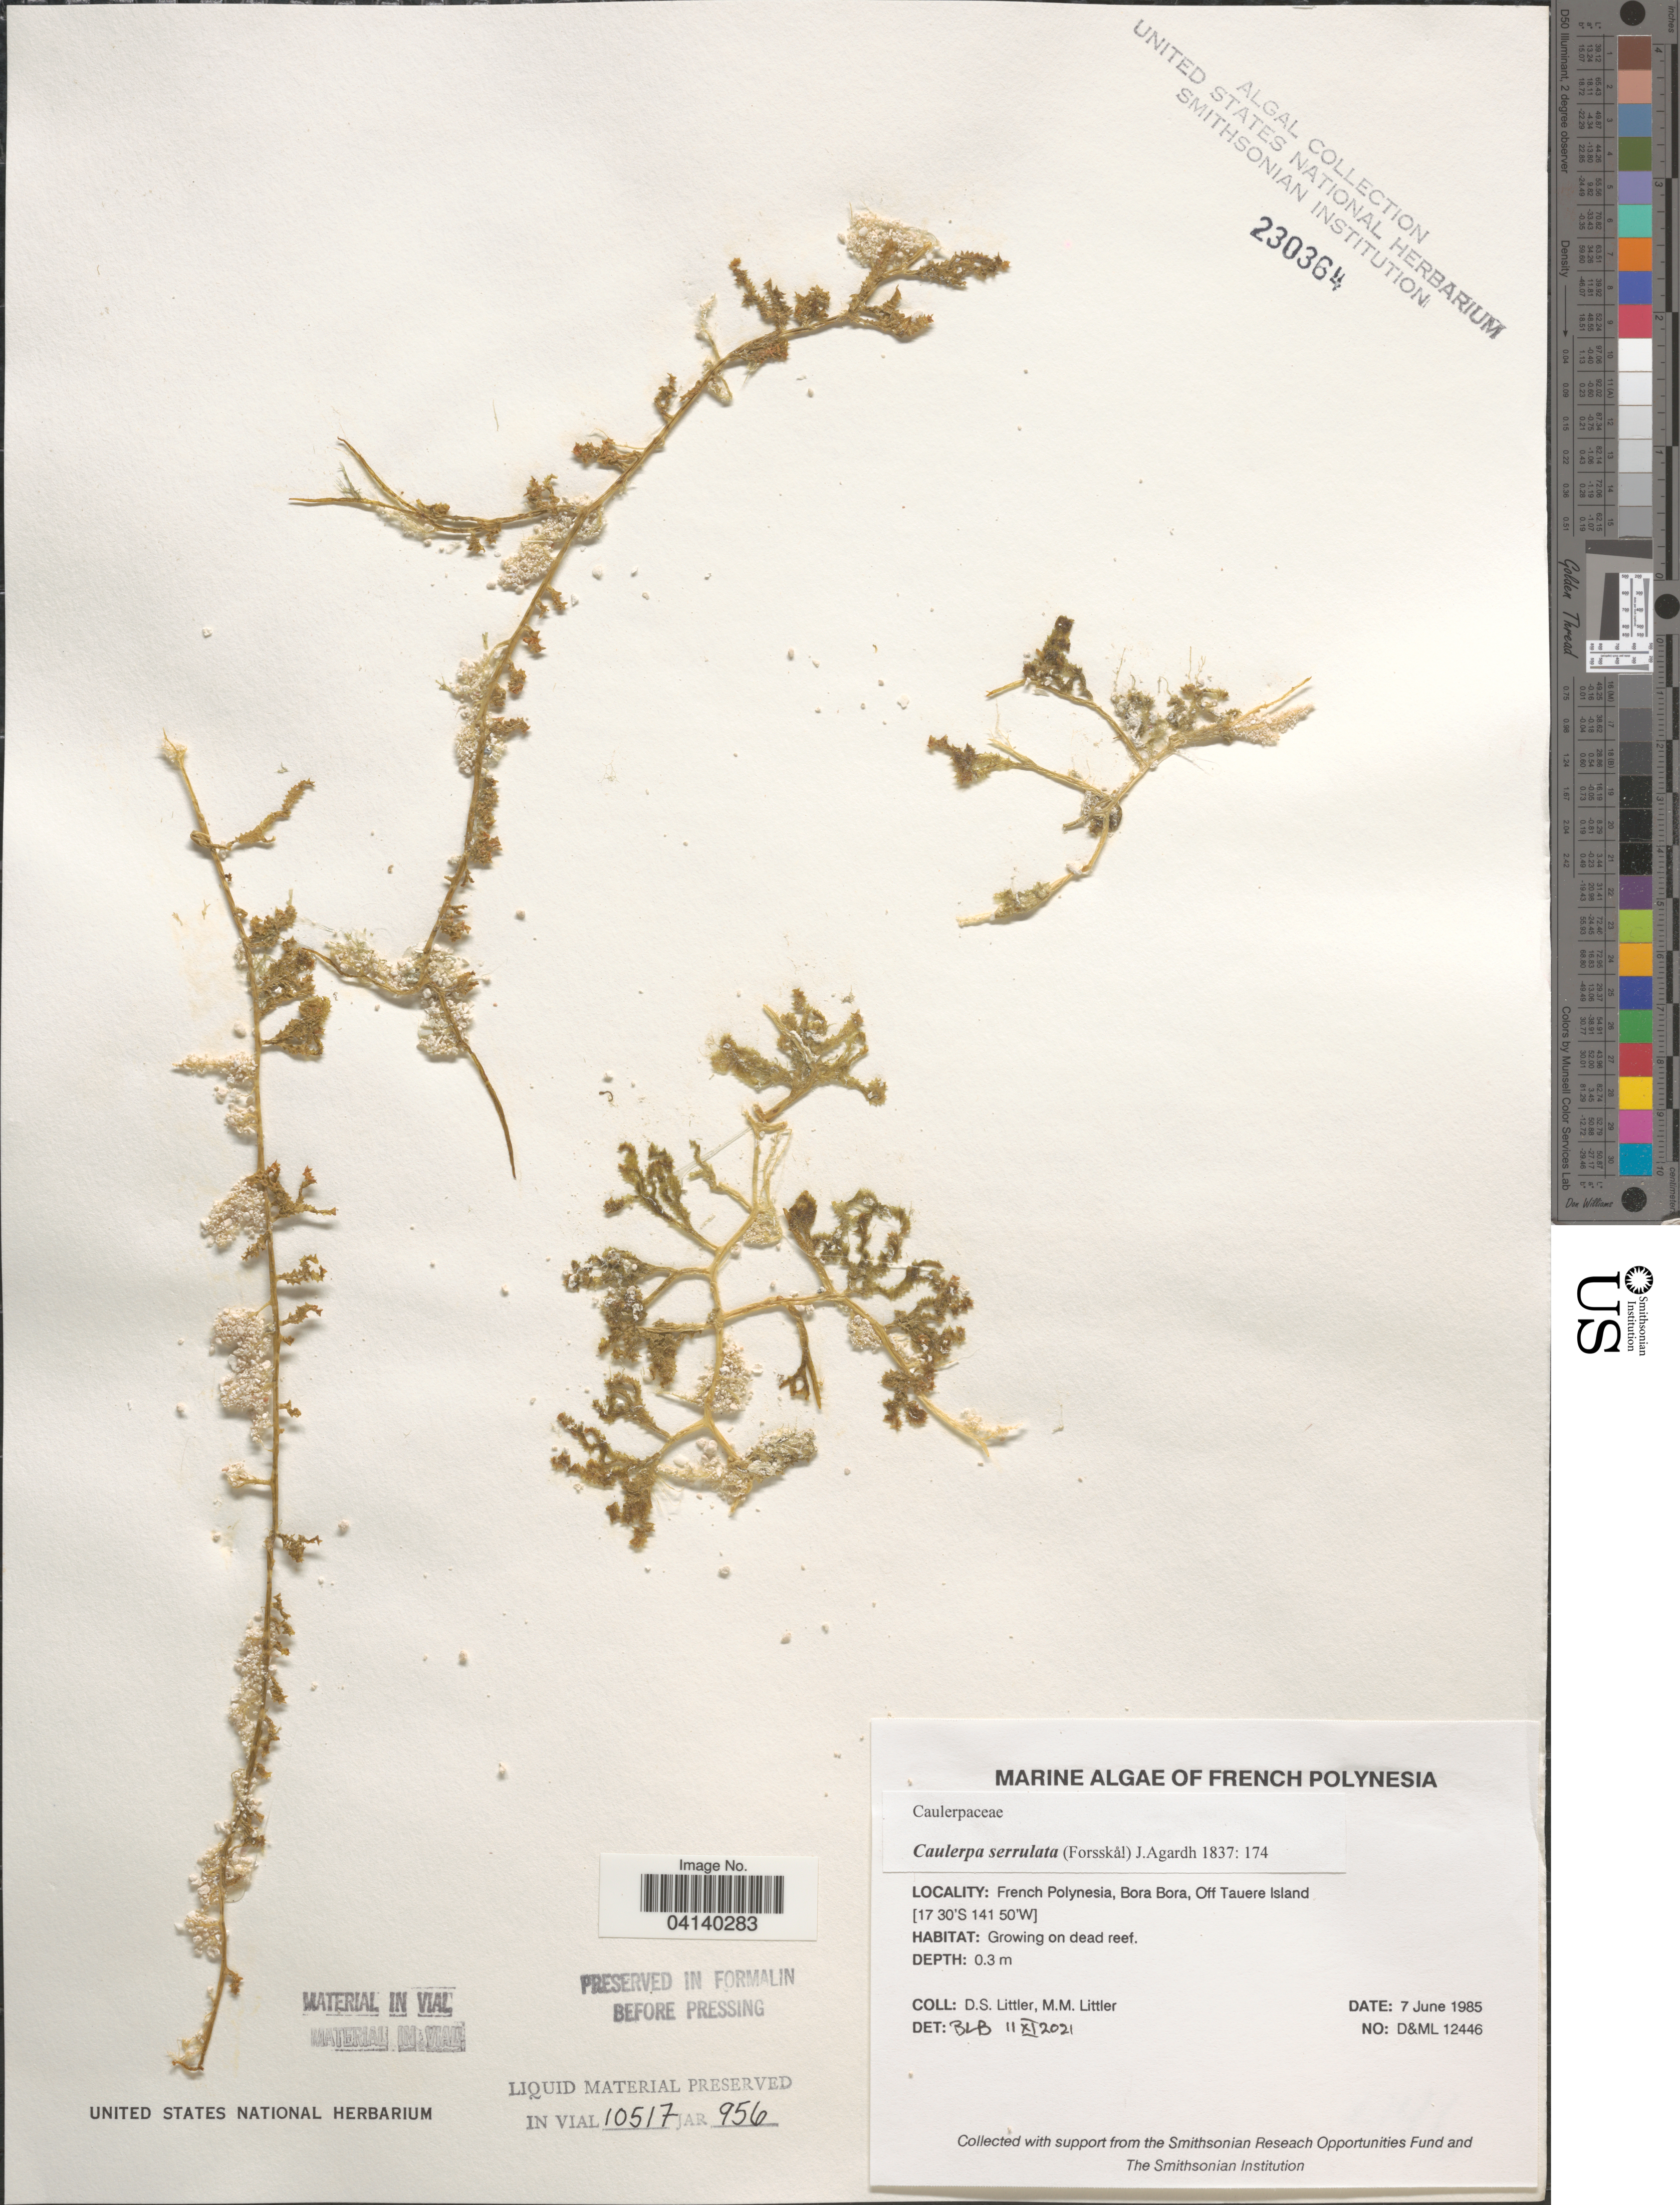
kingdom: Plantae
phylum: Chlorophyta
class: Ulvophyceae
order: Bryopsidales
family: Caulerpaceae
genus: Caulerpa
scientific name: Caulerpa serrulata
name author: (Forssk.) J. Agardh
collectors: D. S. Littler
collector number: D&ML12446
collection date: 1985-06-07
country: French Polynesia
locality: Bora Bora, Off Tauere Island.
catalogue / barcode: US 230364